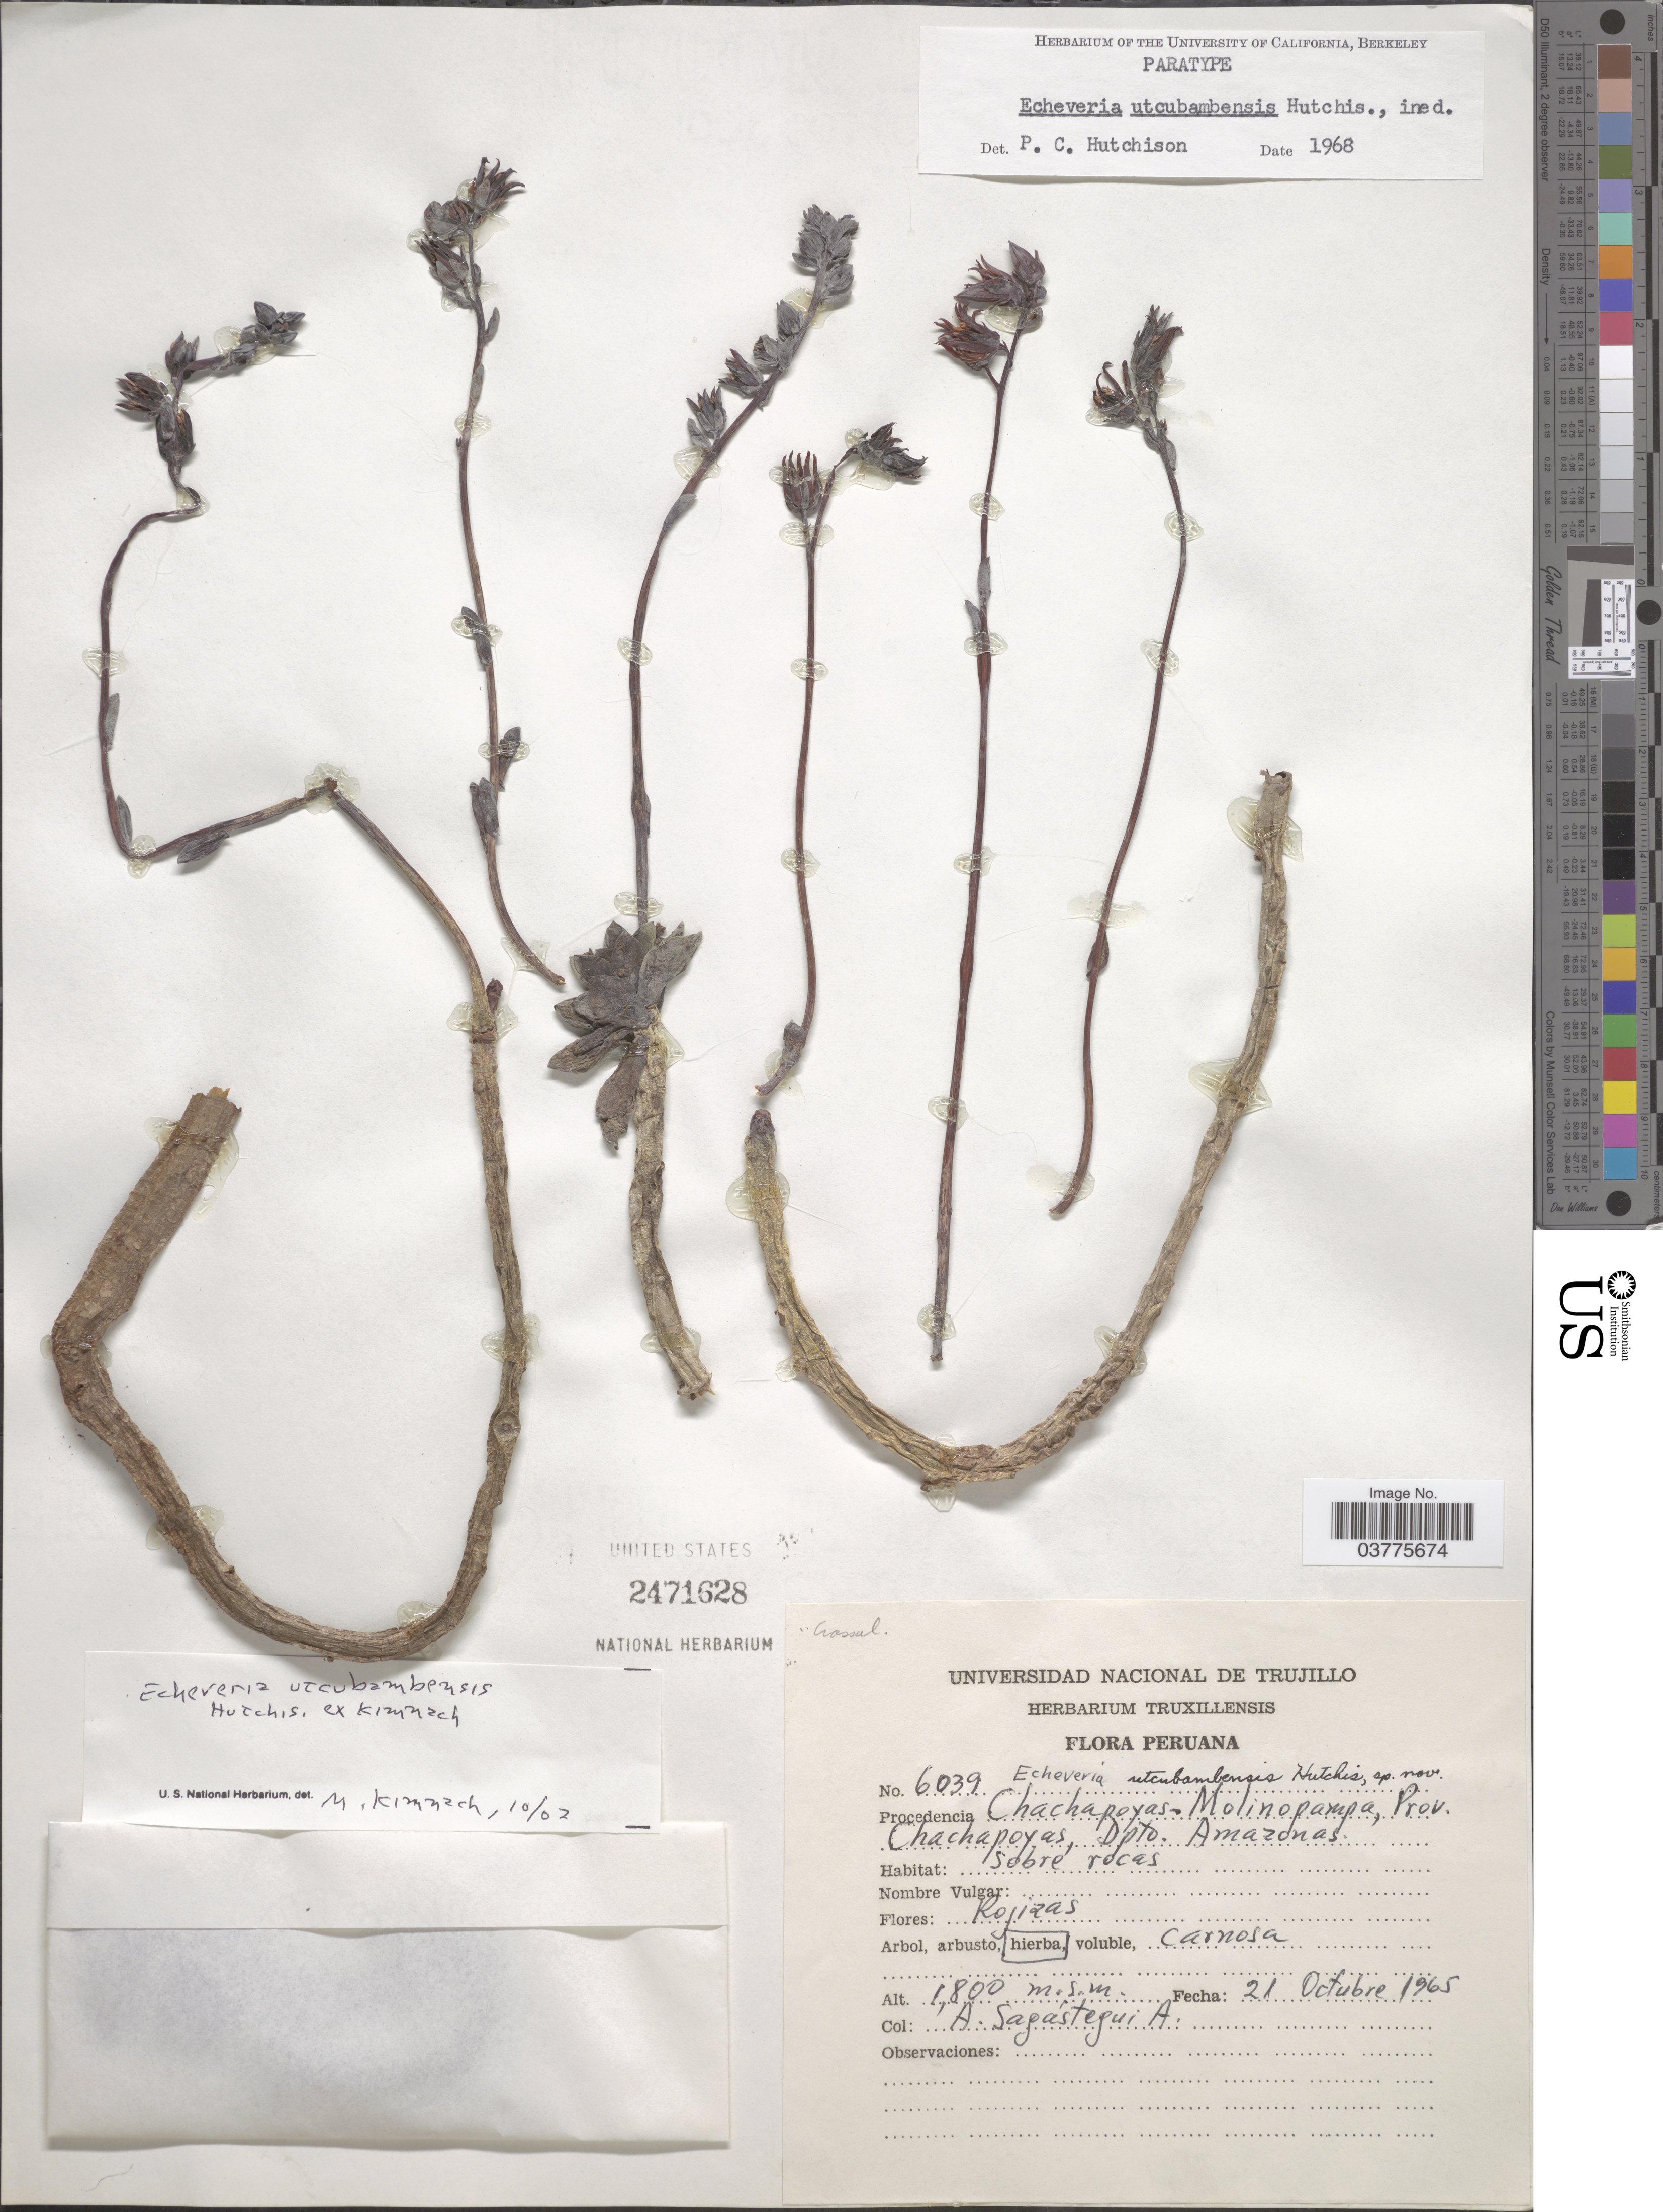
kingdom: Plantae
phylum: Tracheophyta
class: Magnoliopsida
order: Saxifragales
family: Crassulaceae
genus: Echeveria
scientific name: Echeveria utcubambensis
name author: Hutchinson ex Kimnach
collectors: A. Sagástegui A.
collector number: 6039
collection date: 1965-10-21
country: Peru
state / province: Amazonas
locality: Chachapoyas. Molinapampa, Prov. Chachapoyas, Dpto. Amazonas.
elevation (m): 1800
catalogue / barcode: US 2471628